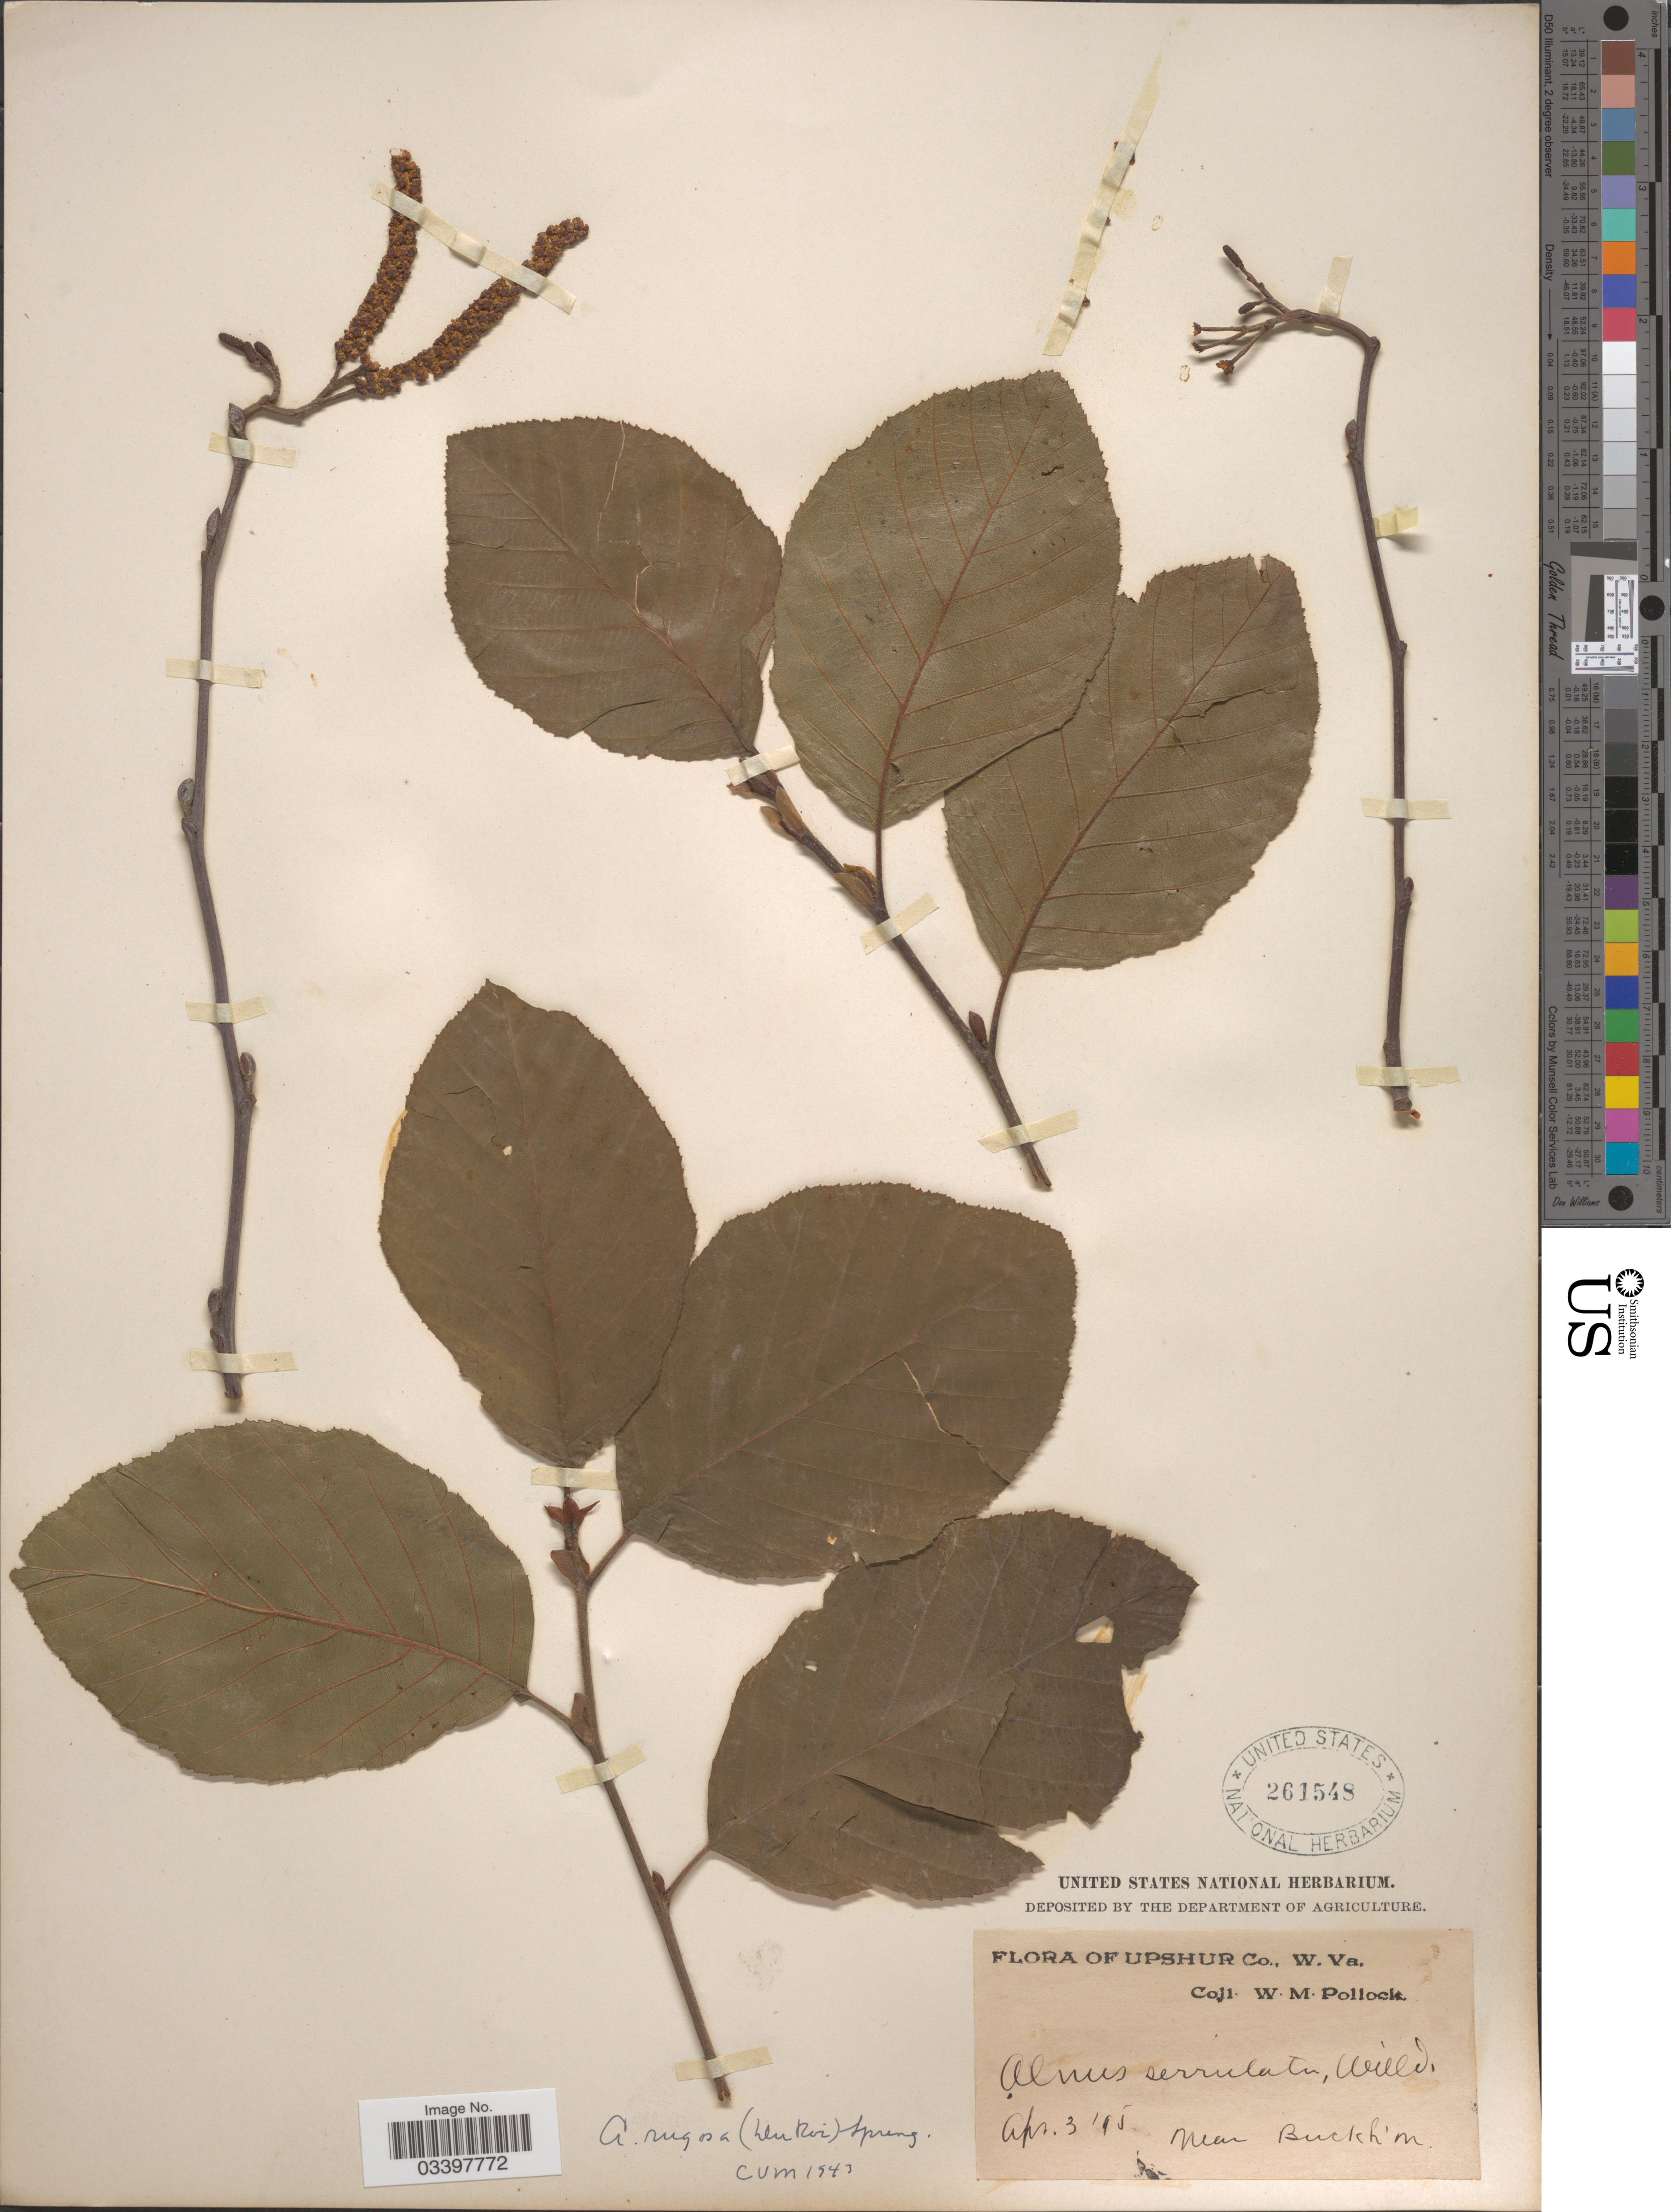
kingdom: Plantae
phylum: Tracheophyta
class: Magnoliopsida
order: Fagales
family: Betulaceae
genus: Alnus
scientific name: Alnus incana subsp. rugosa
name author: (Du Roi) R.T. Clausen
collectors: W. M. Pollock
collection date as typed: Transcribed d/m/y: 3/4/95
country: United States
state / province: West Virginia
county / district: Upshur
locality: Near Bucklin.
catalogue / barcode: US 261548